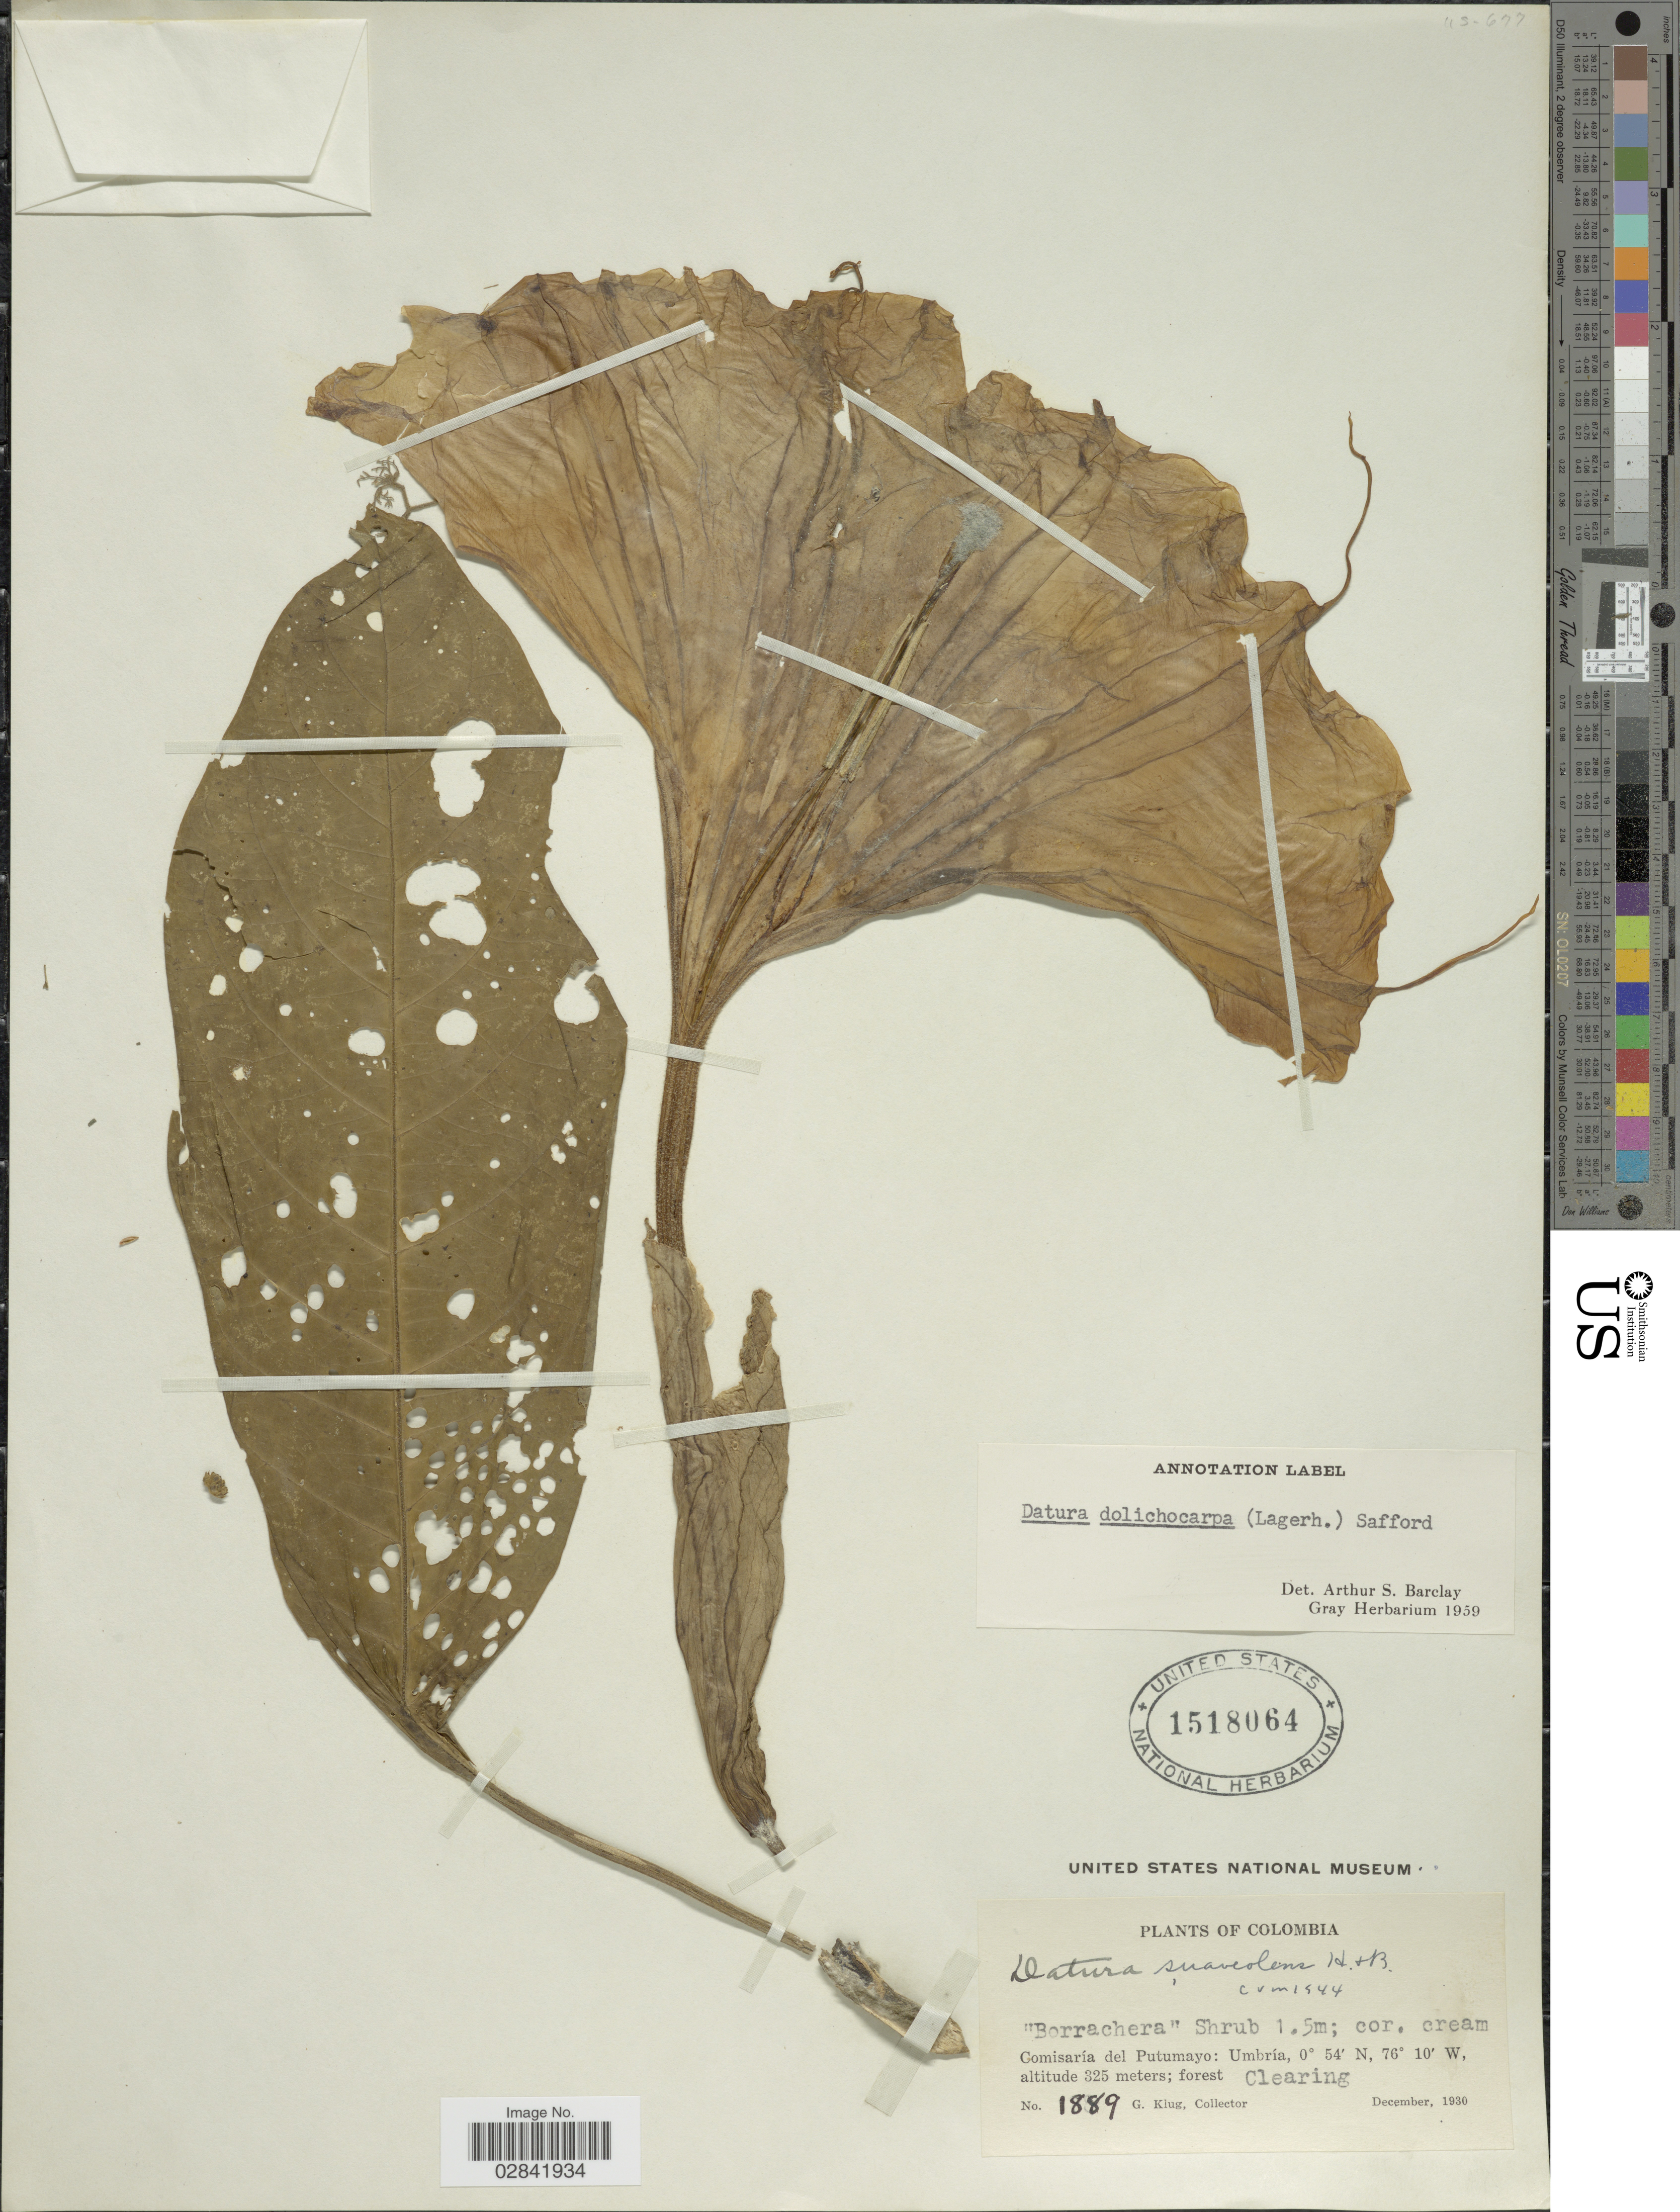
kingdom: Plantae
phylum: Tracheophyta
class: Magnoliopsida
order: Solanales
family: Solanaceae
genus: Brugmansia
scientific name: Brugmansia x insignis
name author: (Barb. Rodr.) Lockwood ex R.E. Schult.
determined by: (US) Smithsonian Institution - National Museum of Natural History - Department of Botany (UNITED STATES)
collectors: G. Klug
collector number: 1889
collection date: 1930-12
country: Colombia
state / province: Putumayo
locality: Comisaría del Putumayo: Umbría.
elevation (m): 325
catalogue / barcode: US 1518064